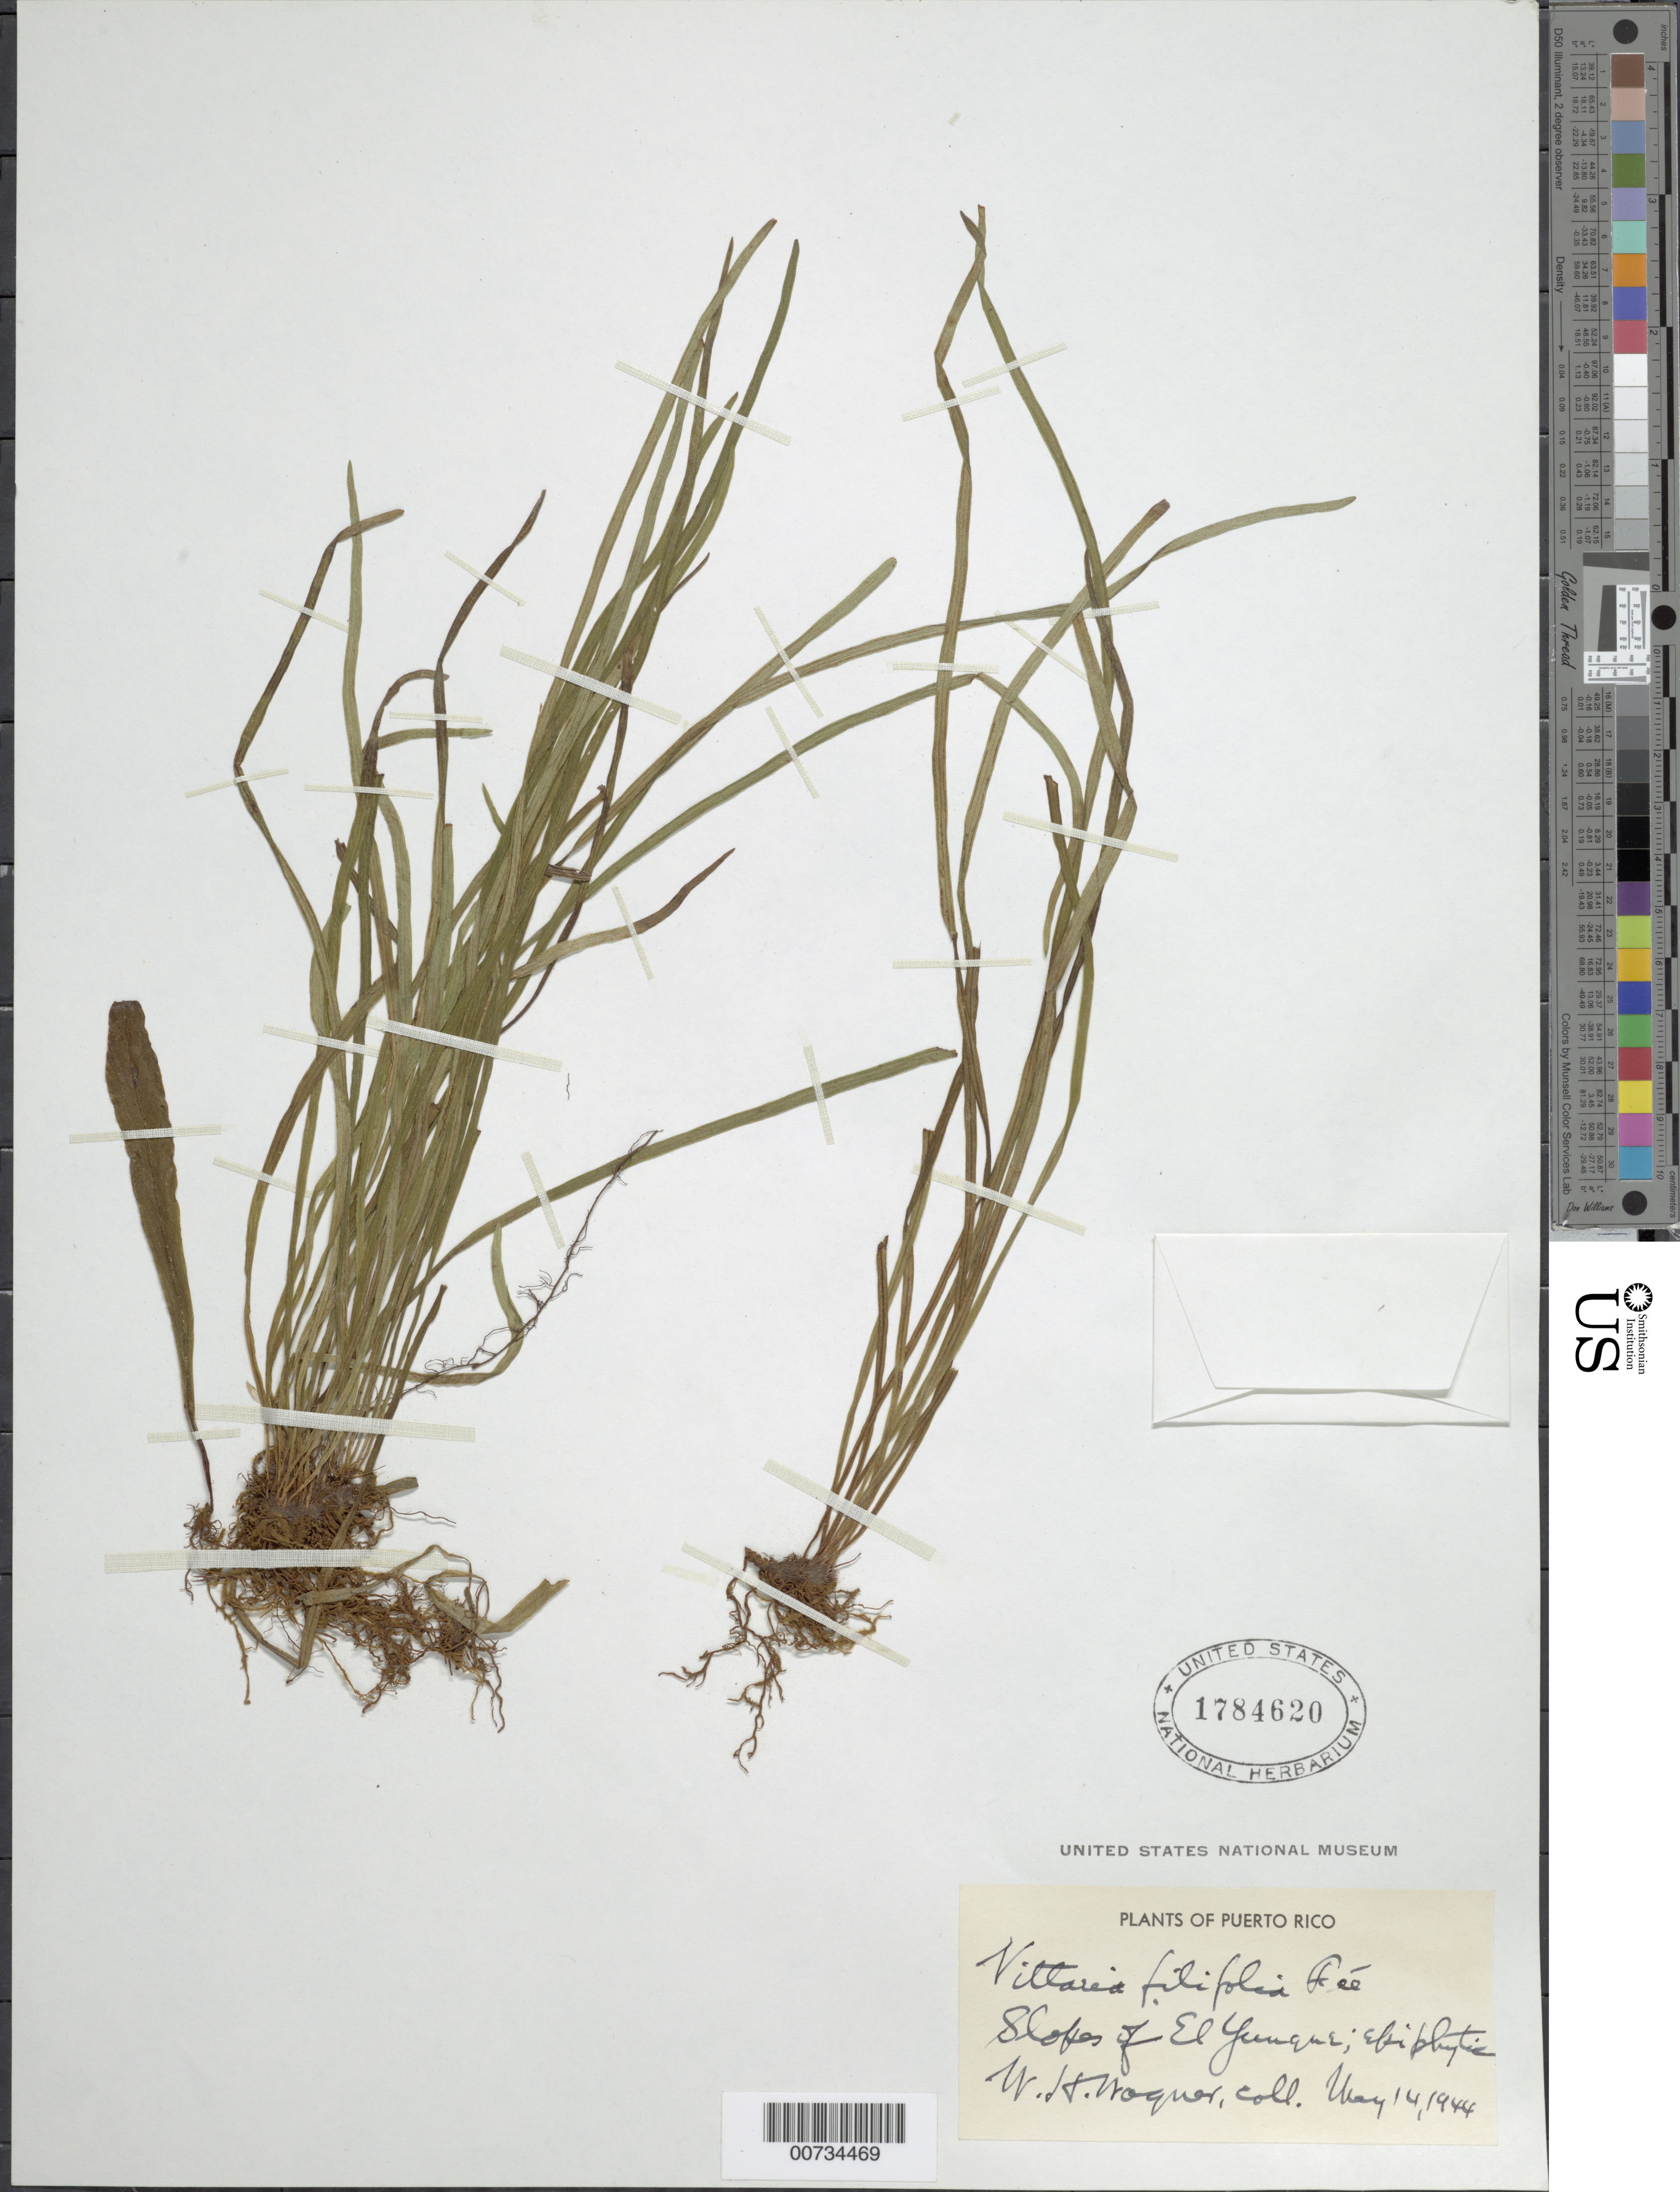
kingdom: Plantae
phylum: Tracheophyta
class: Polypodiopsida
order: Polypodiales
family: Pteridaceae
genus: Vittaria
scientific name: Vittaria lineata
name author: (L.) Sm.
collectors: W. H. Wagner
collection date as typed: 14 May 1944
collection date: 1944-05-14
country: Puerto Rico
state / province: Río Grande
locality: El Yunque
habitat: Slopes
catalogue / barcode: US 1784620